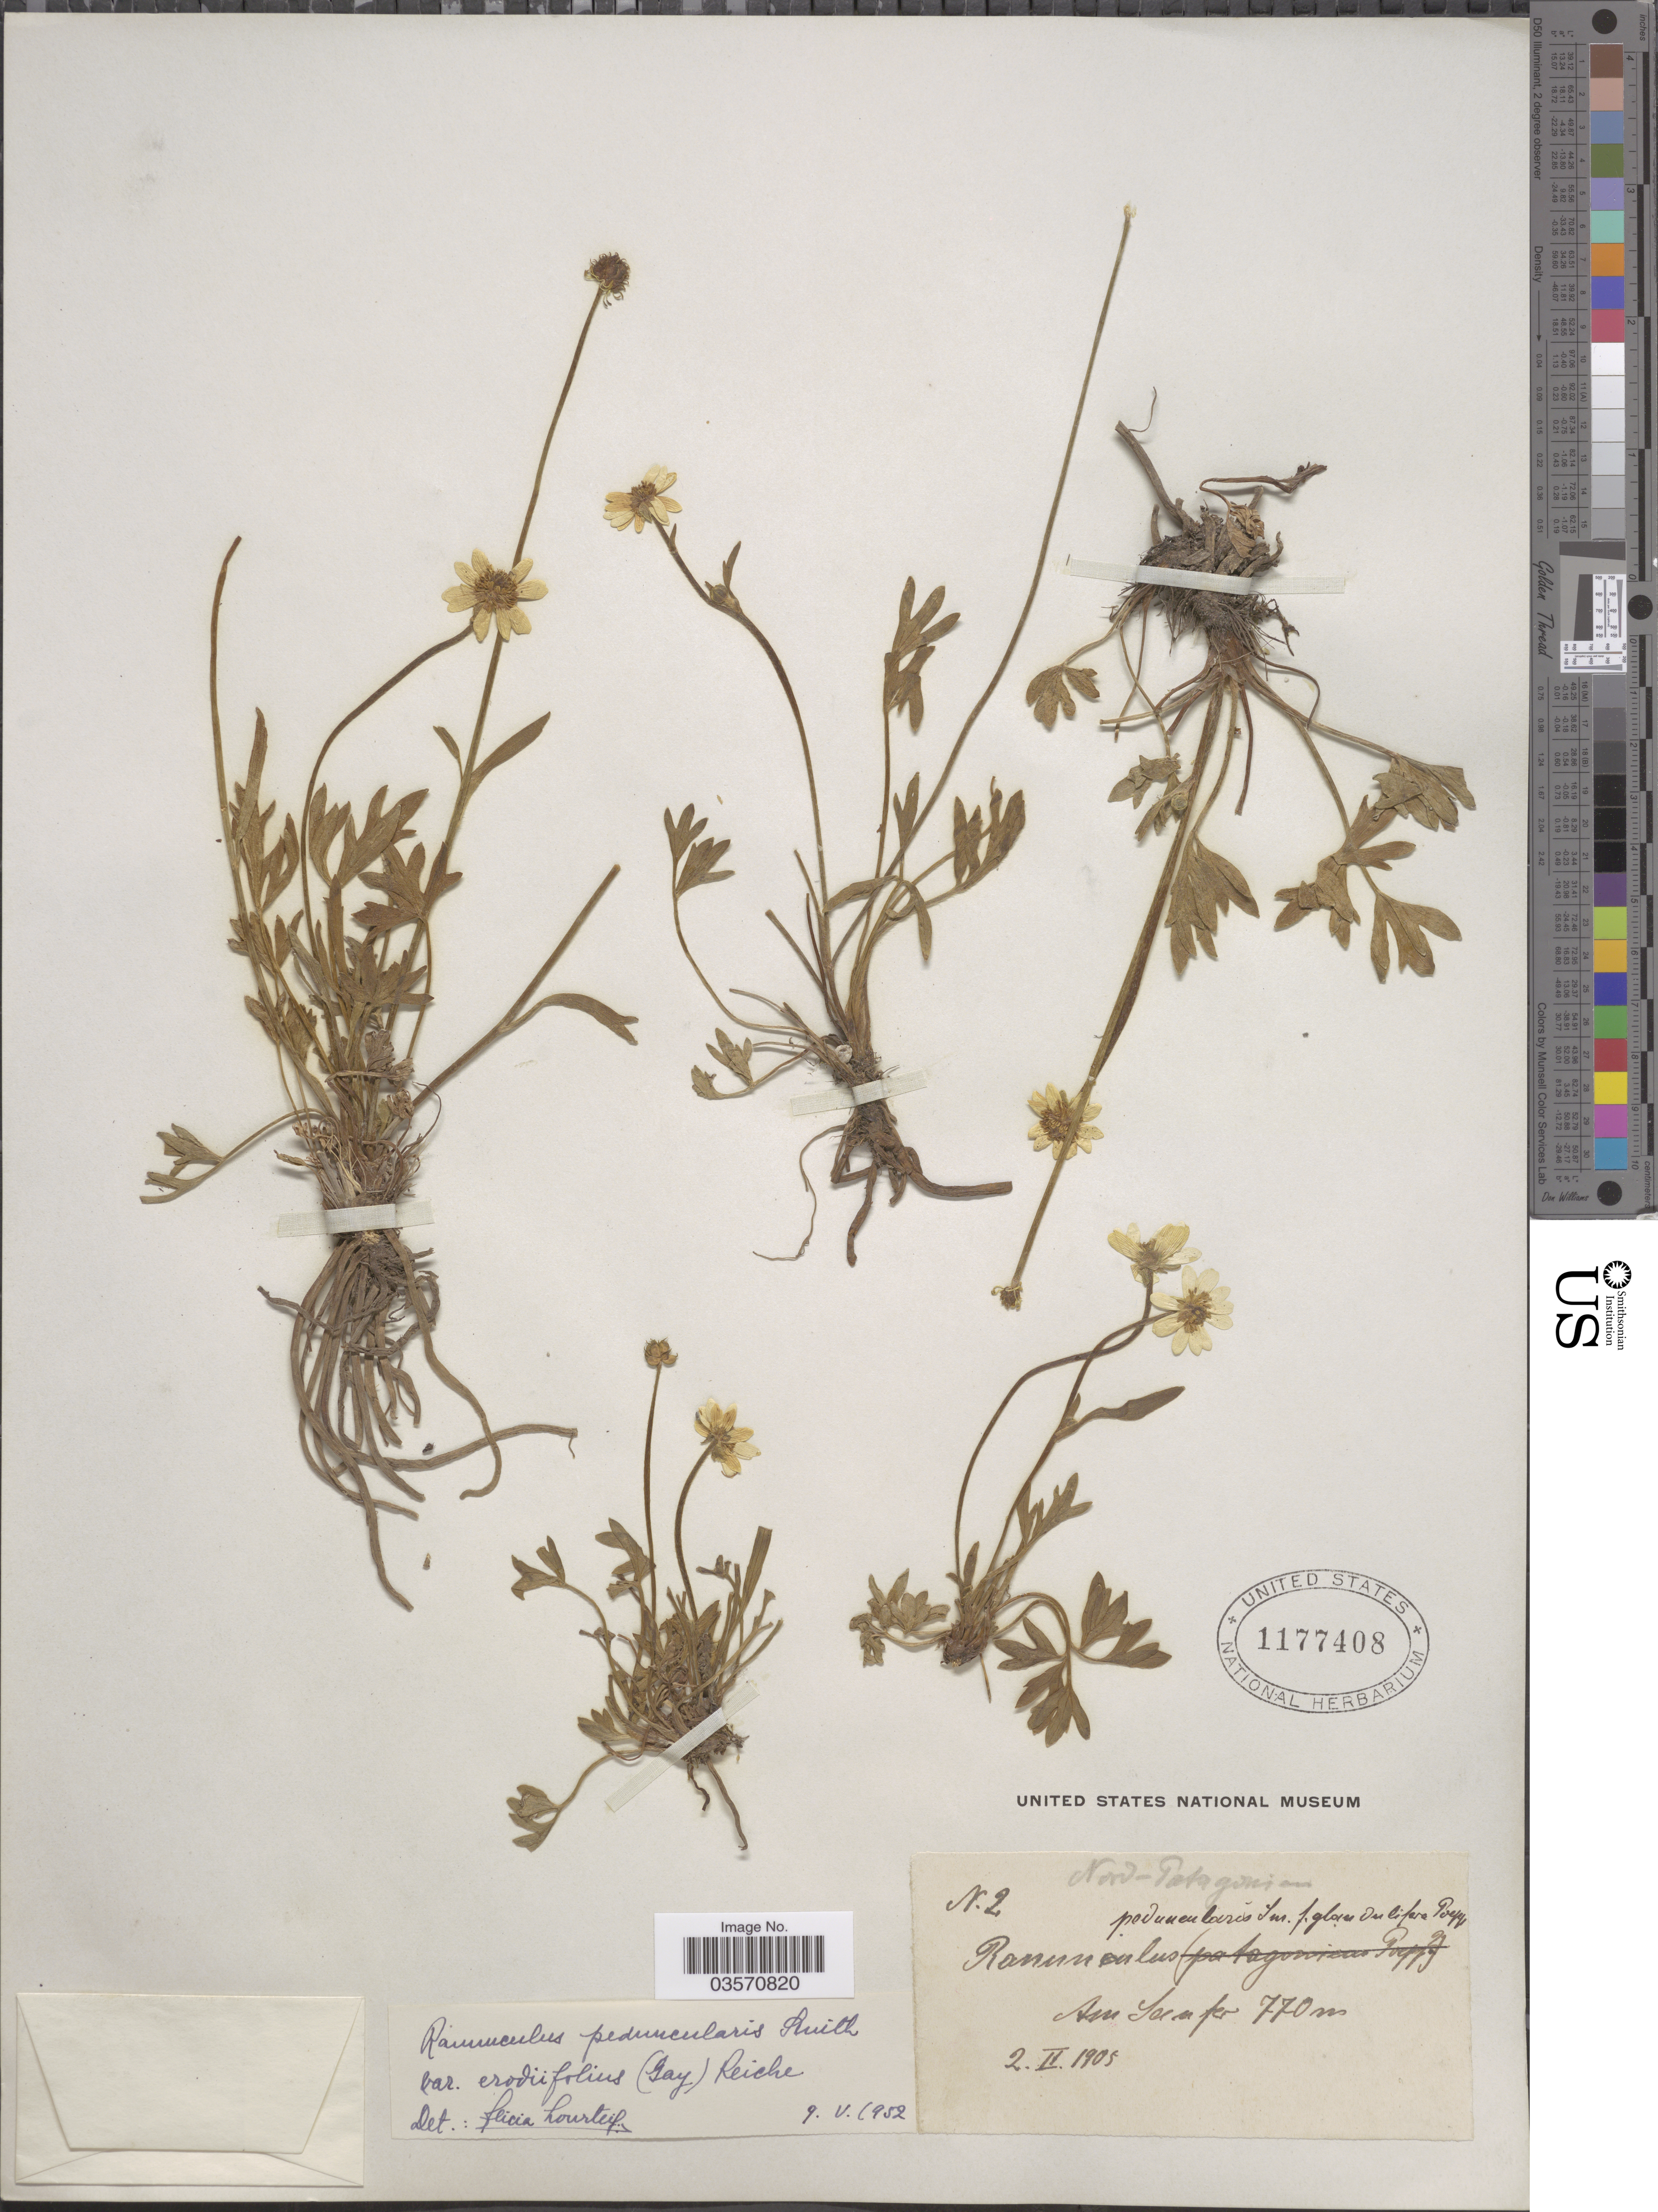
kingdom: Plantae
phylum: Tracheophyta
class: Magnoliopsida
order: Ranunculales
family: Ranunculaceae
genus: Ranunculus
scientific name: Ranunculus peduncularis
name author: Sm.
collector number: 2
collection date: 1905-02-02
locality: Nord-Patagonian. Am Samfer. [interpreted]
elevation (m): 770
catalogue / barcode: US 1177408